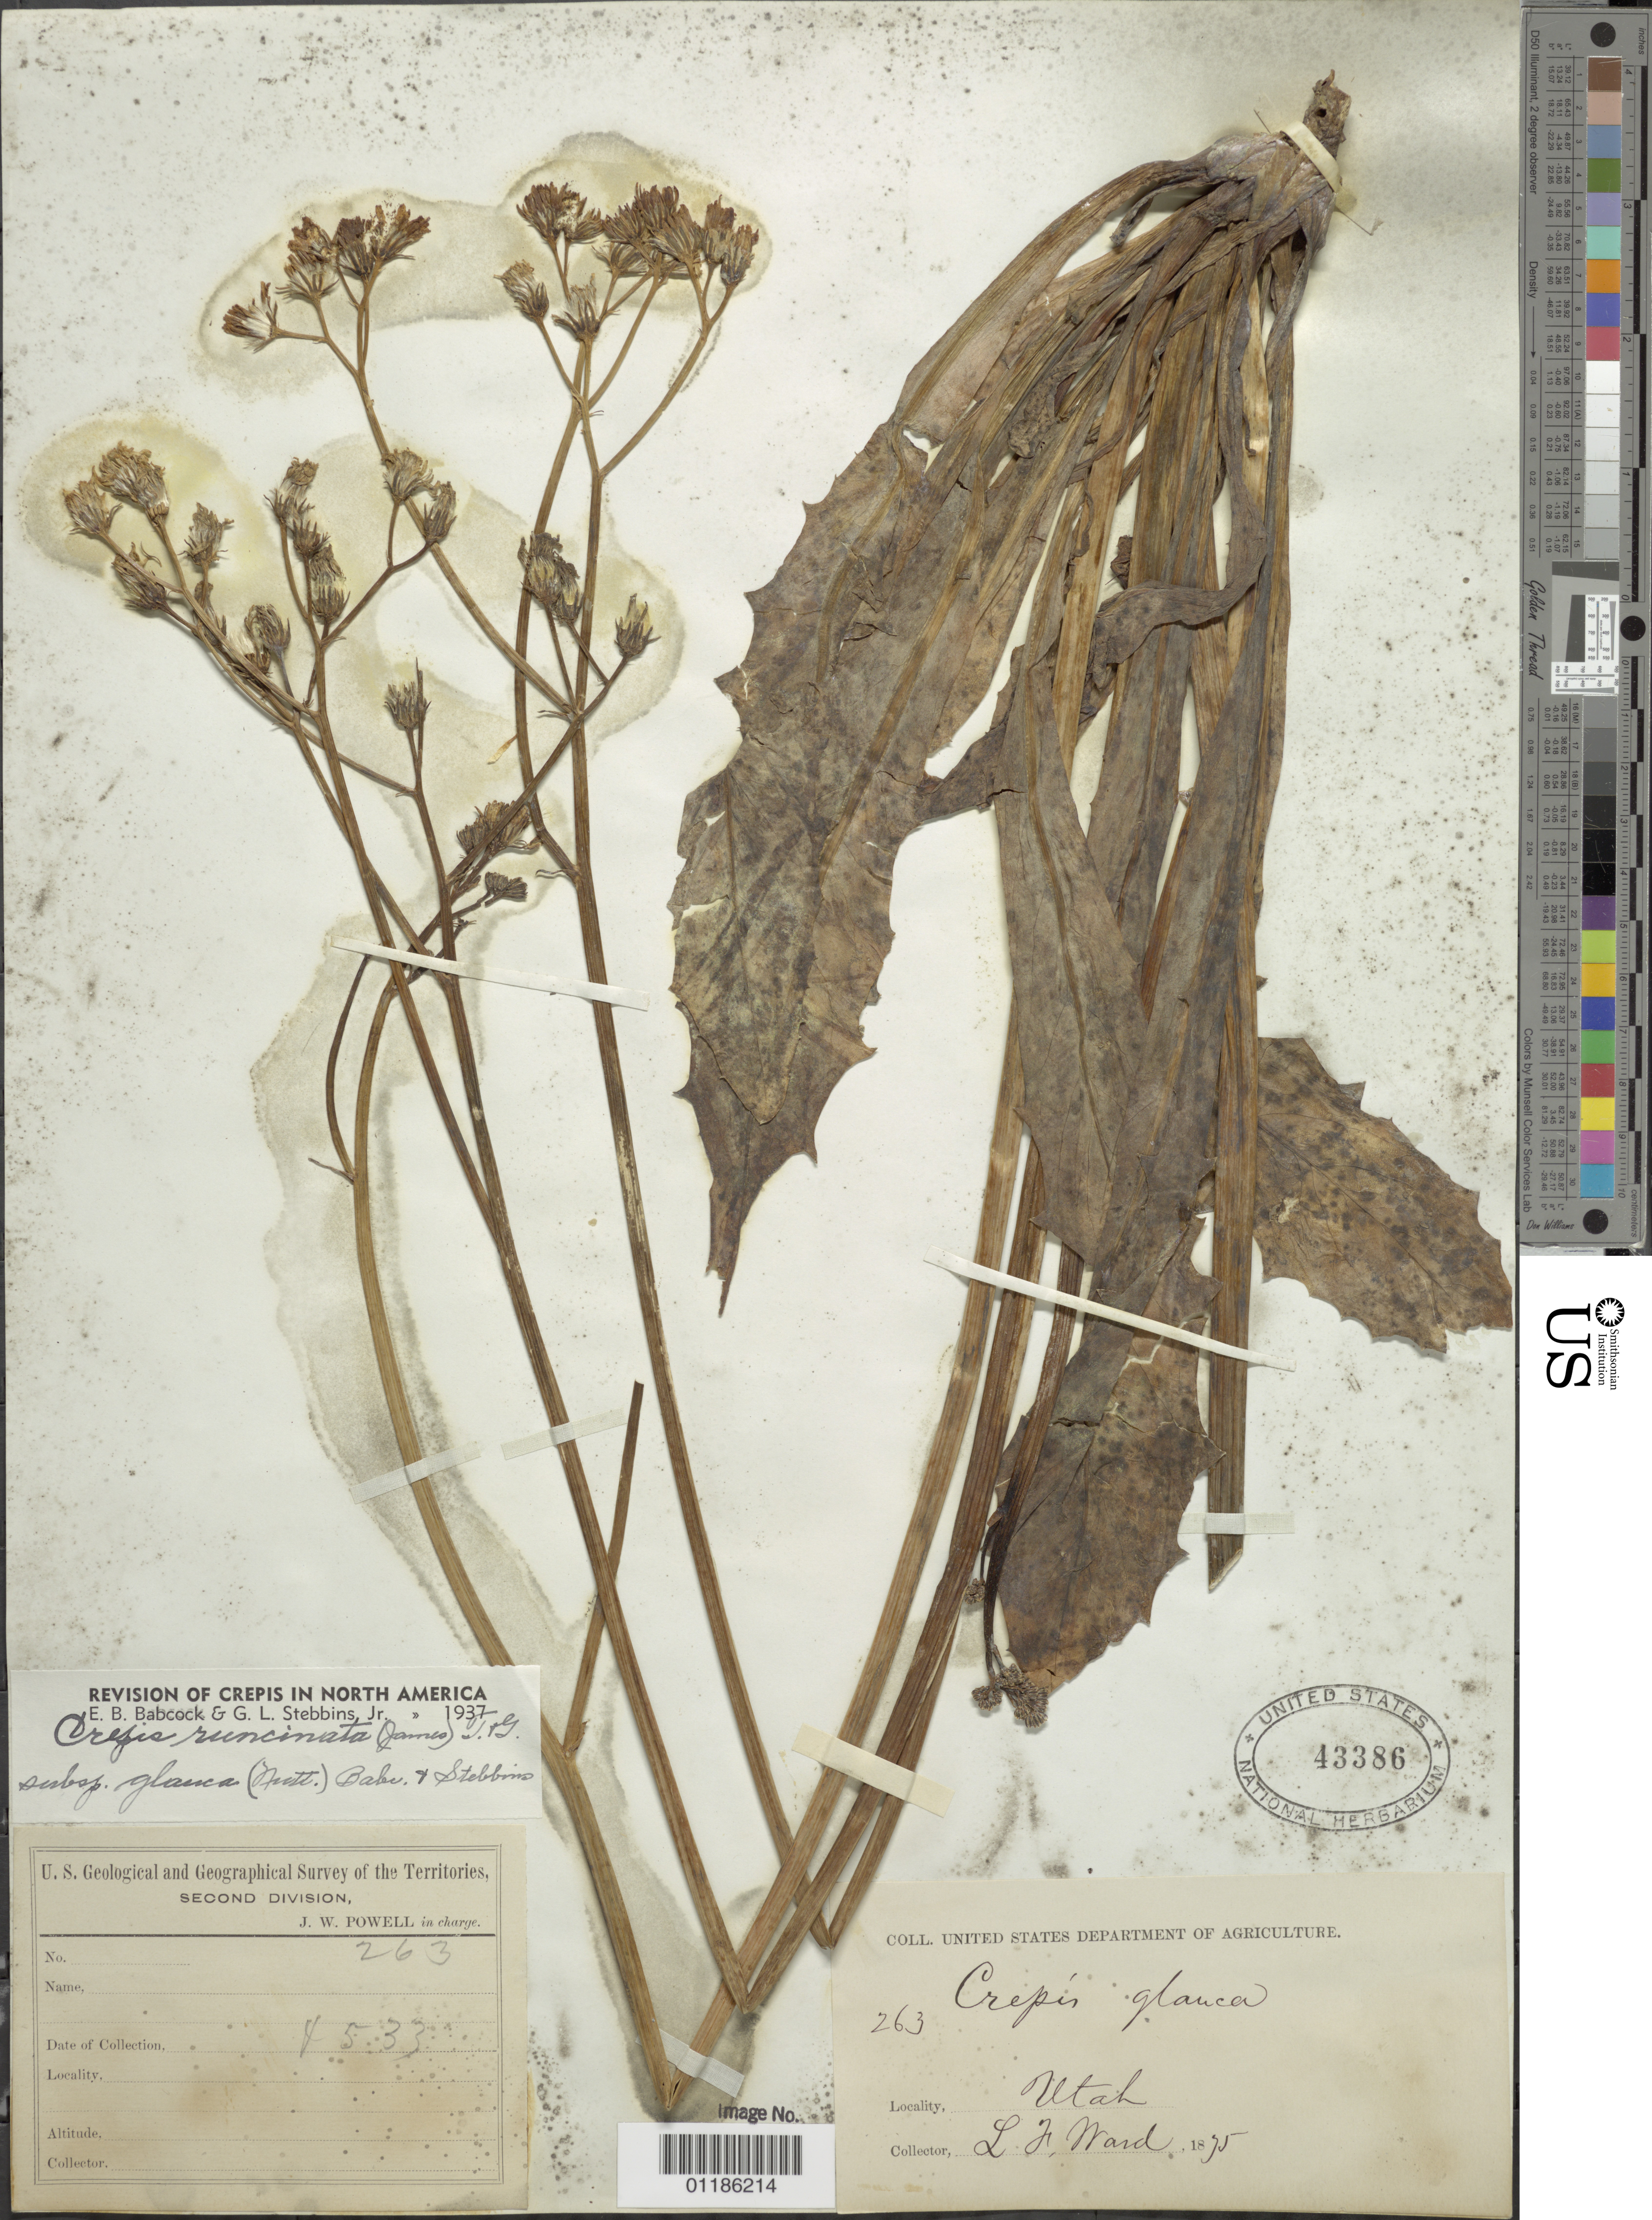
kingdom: Plantae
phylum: Tracheophyta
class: Magnoliopsida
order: Asterales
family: Asteraceae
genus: Crepis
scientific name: Crepis runcinata subsp. glauca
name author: (Nutt.) Babc. & Stebbins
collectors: L. F. Ward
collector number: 263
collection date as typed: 1875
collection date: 1875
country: United States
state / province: Utah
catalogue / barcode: US 43386